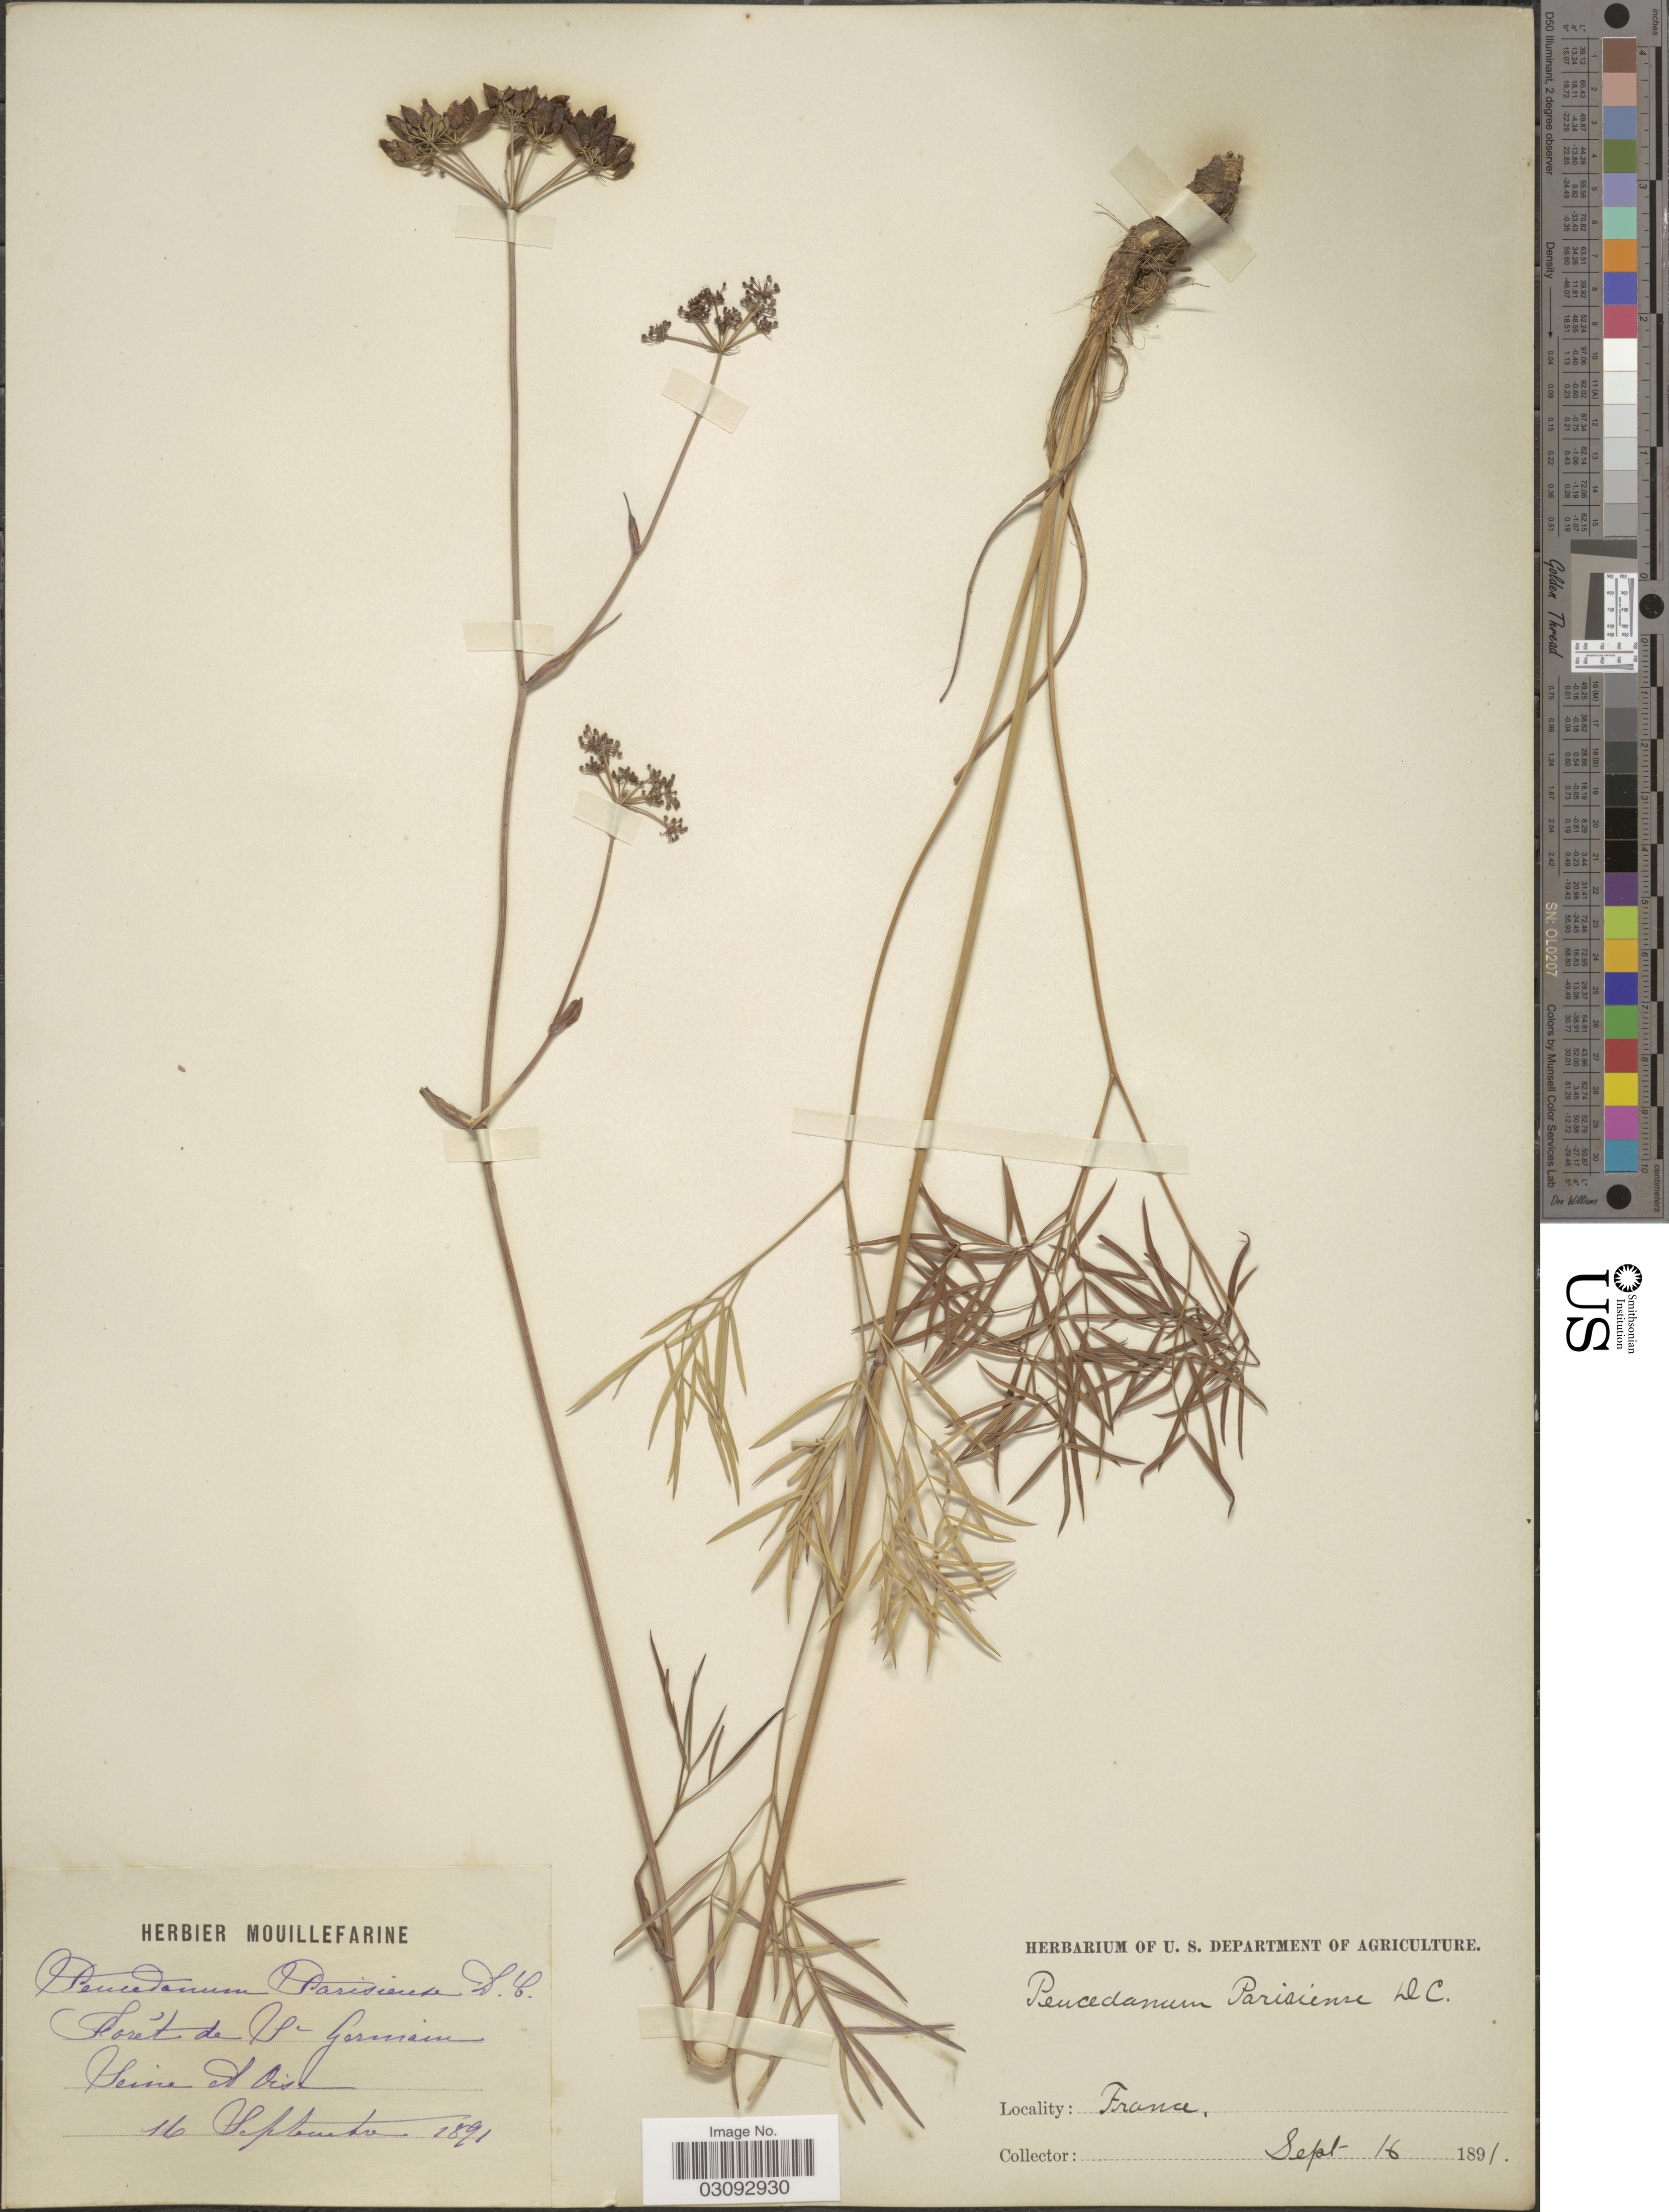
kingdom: Plantae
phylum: Tracheophyta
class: Magnoliopsida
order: Apiales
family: Apiaceae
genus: Peucedanum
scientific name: Peucedanum parisiense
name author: DC.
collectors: ex herb. Mouillefarine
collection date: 1891-09-16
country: France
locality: Forêt de St Germain. Seine et Oise.